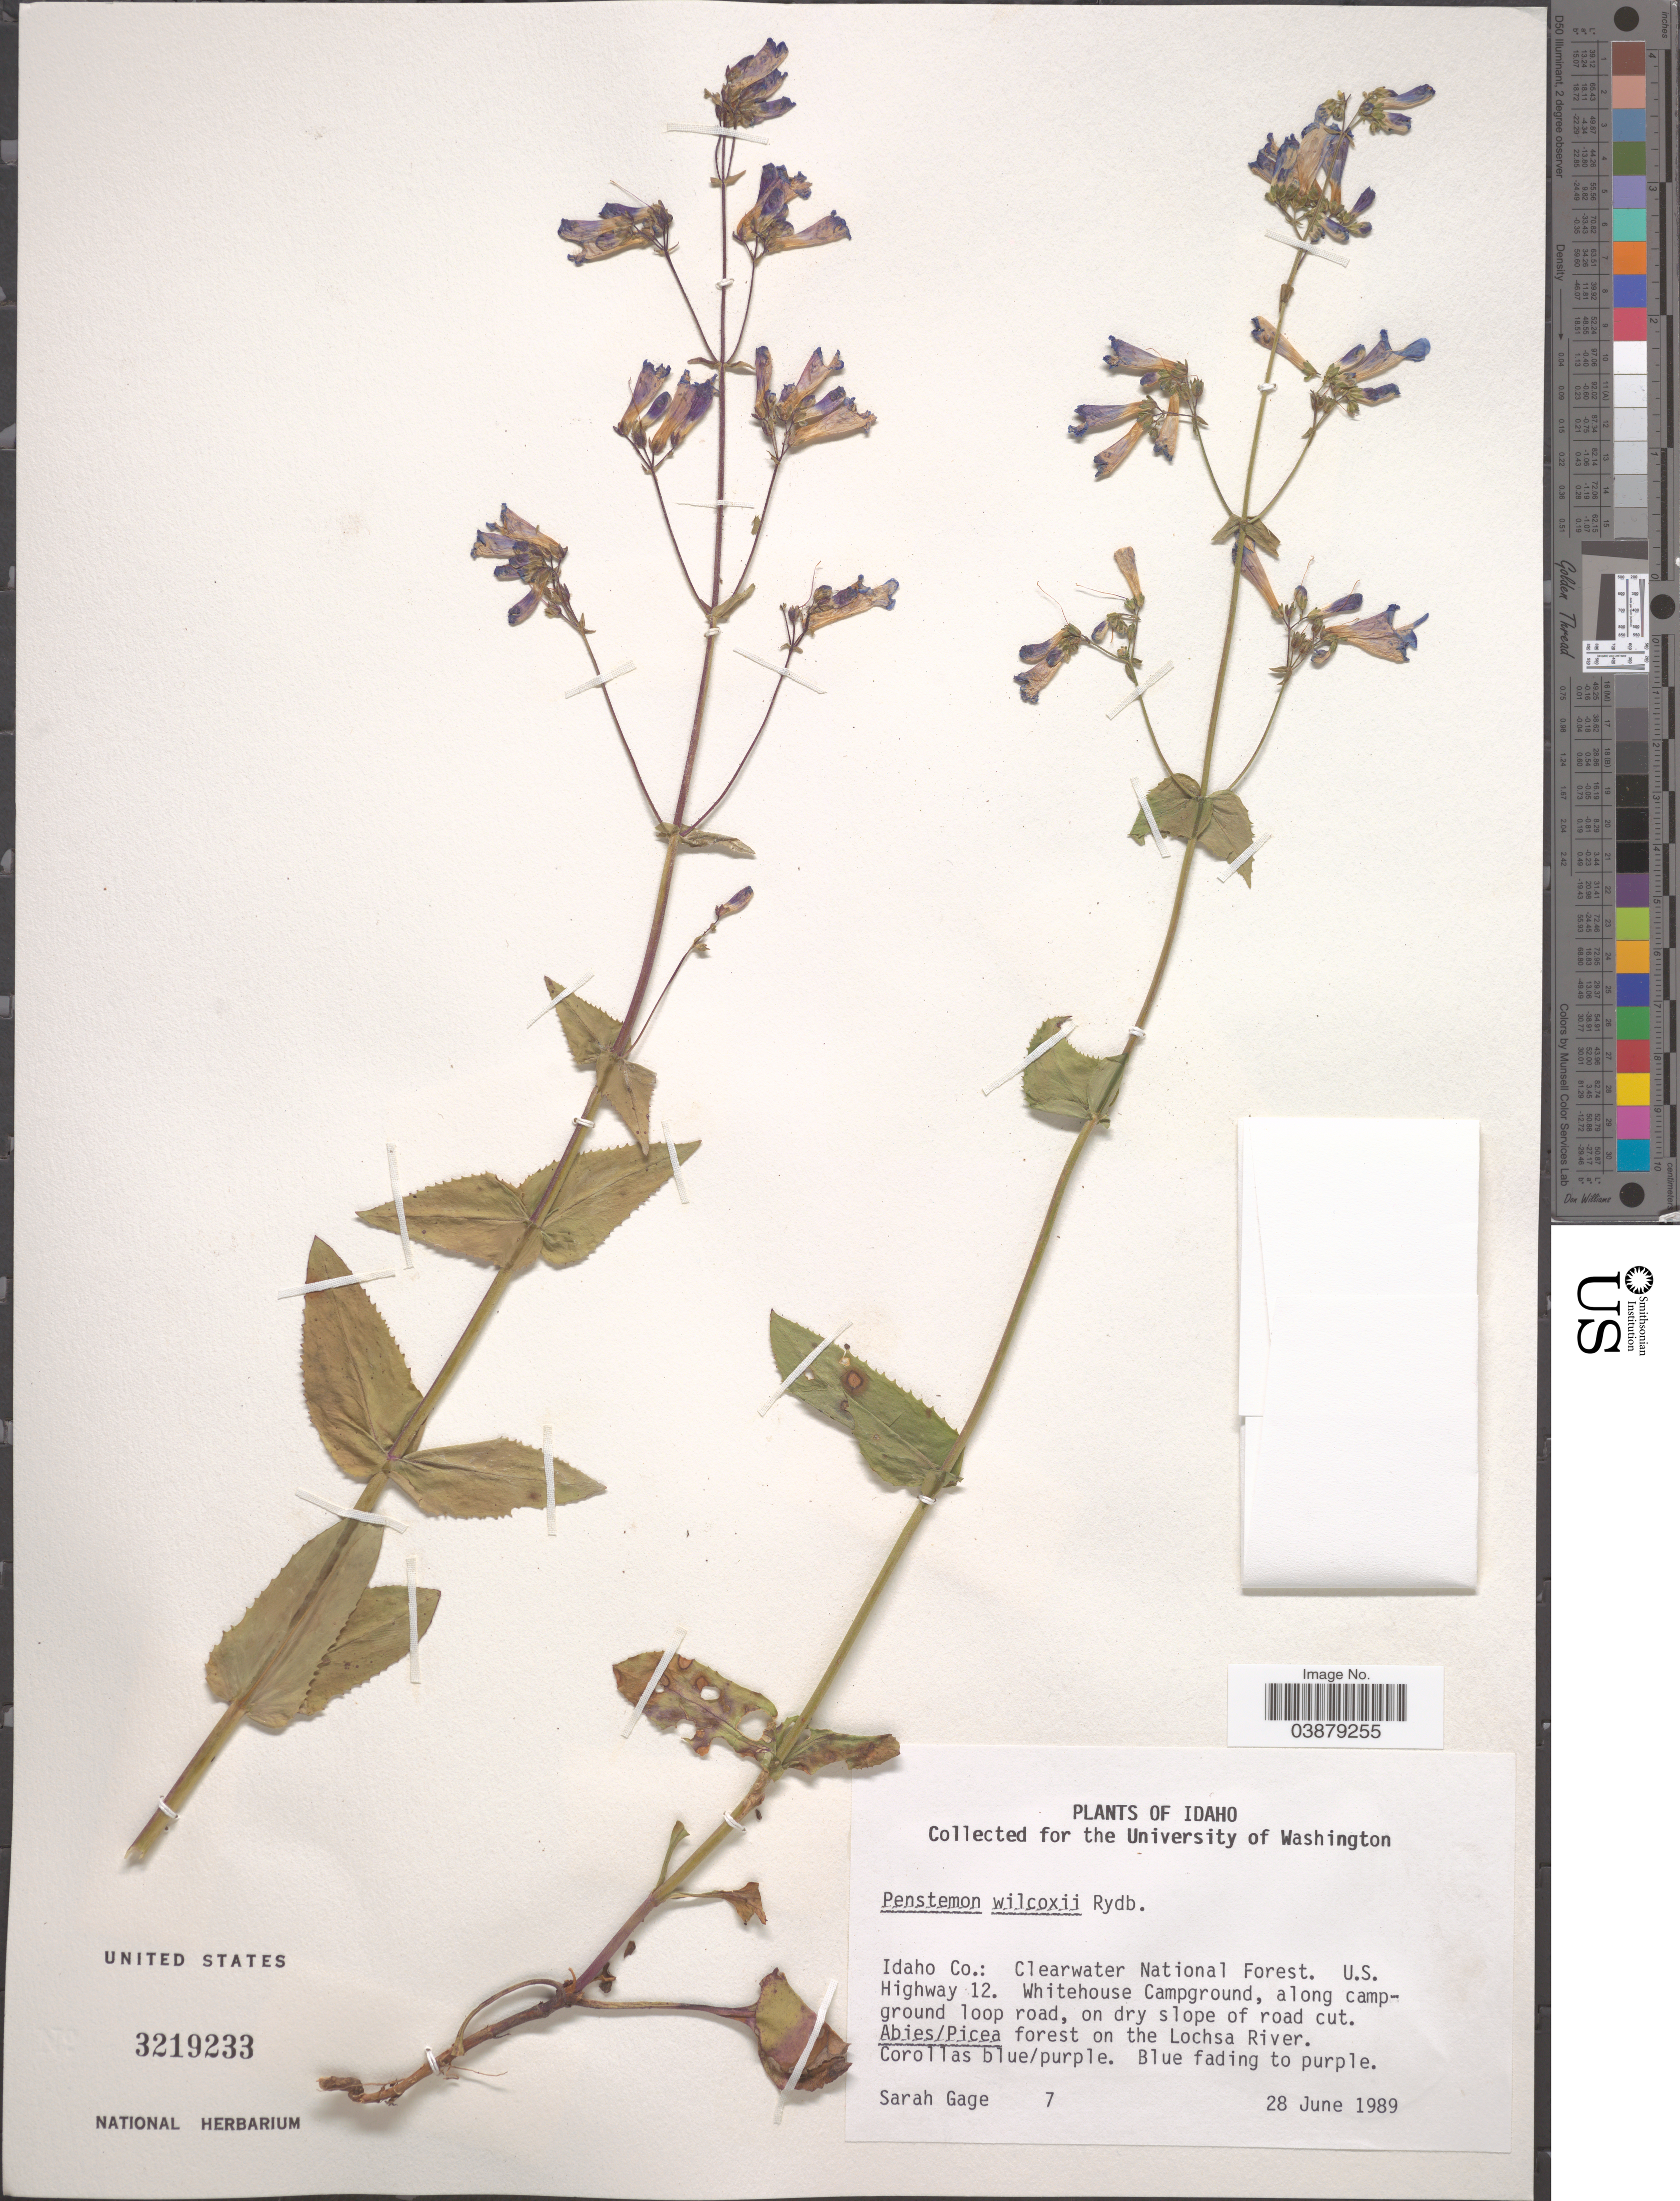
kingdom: Plantae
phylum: Tracheophyta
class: Magnoliopsida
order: Lamiales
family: Plantaginaceae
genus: Penstemon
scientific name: Penstemon wilcoxii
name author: Rydb.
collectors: S. Gage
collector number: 7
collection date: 1989-06-28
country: United States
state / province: Idaho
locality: Idaho Co.: Clearwater National Forest. U.S. Highway 12. Whitehouse Campground, along campground loop road, on dry slope of road cut. Abies/Picea forest on Lochsa River.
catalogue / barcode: US 3219233